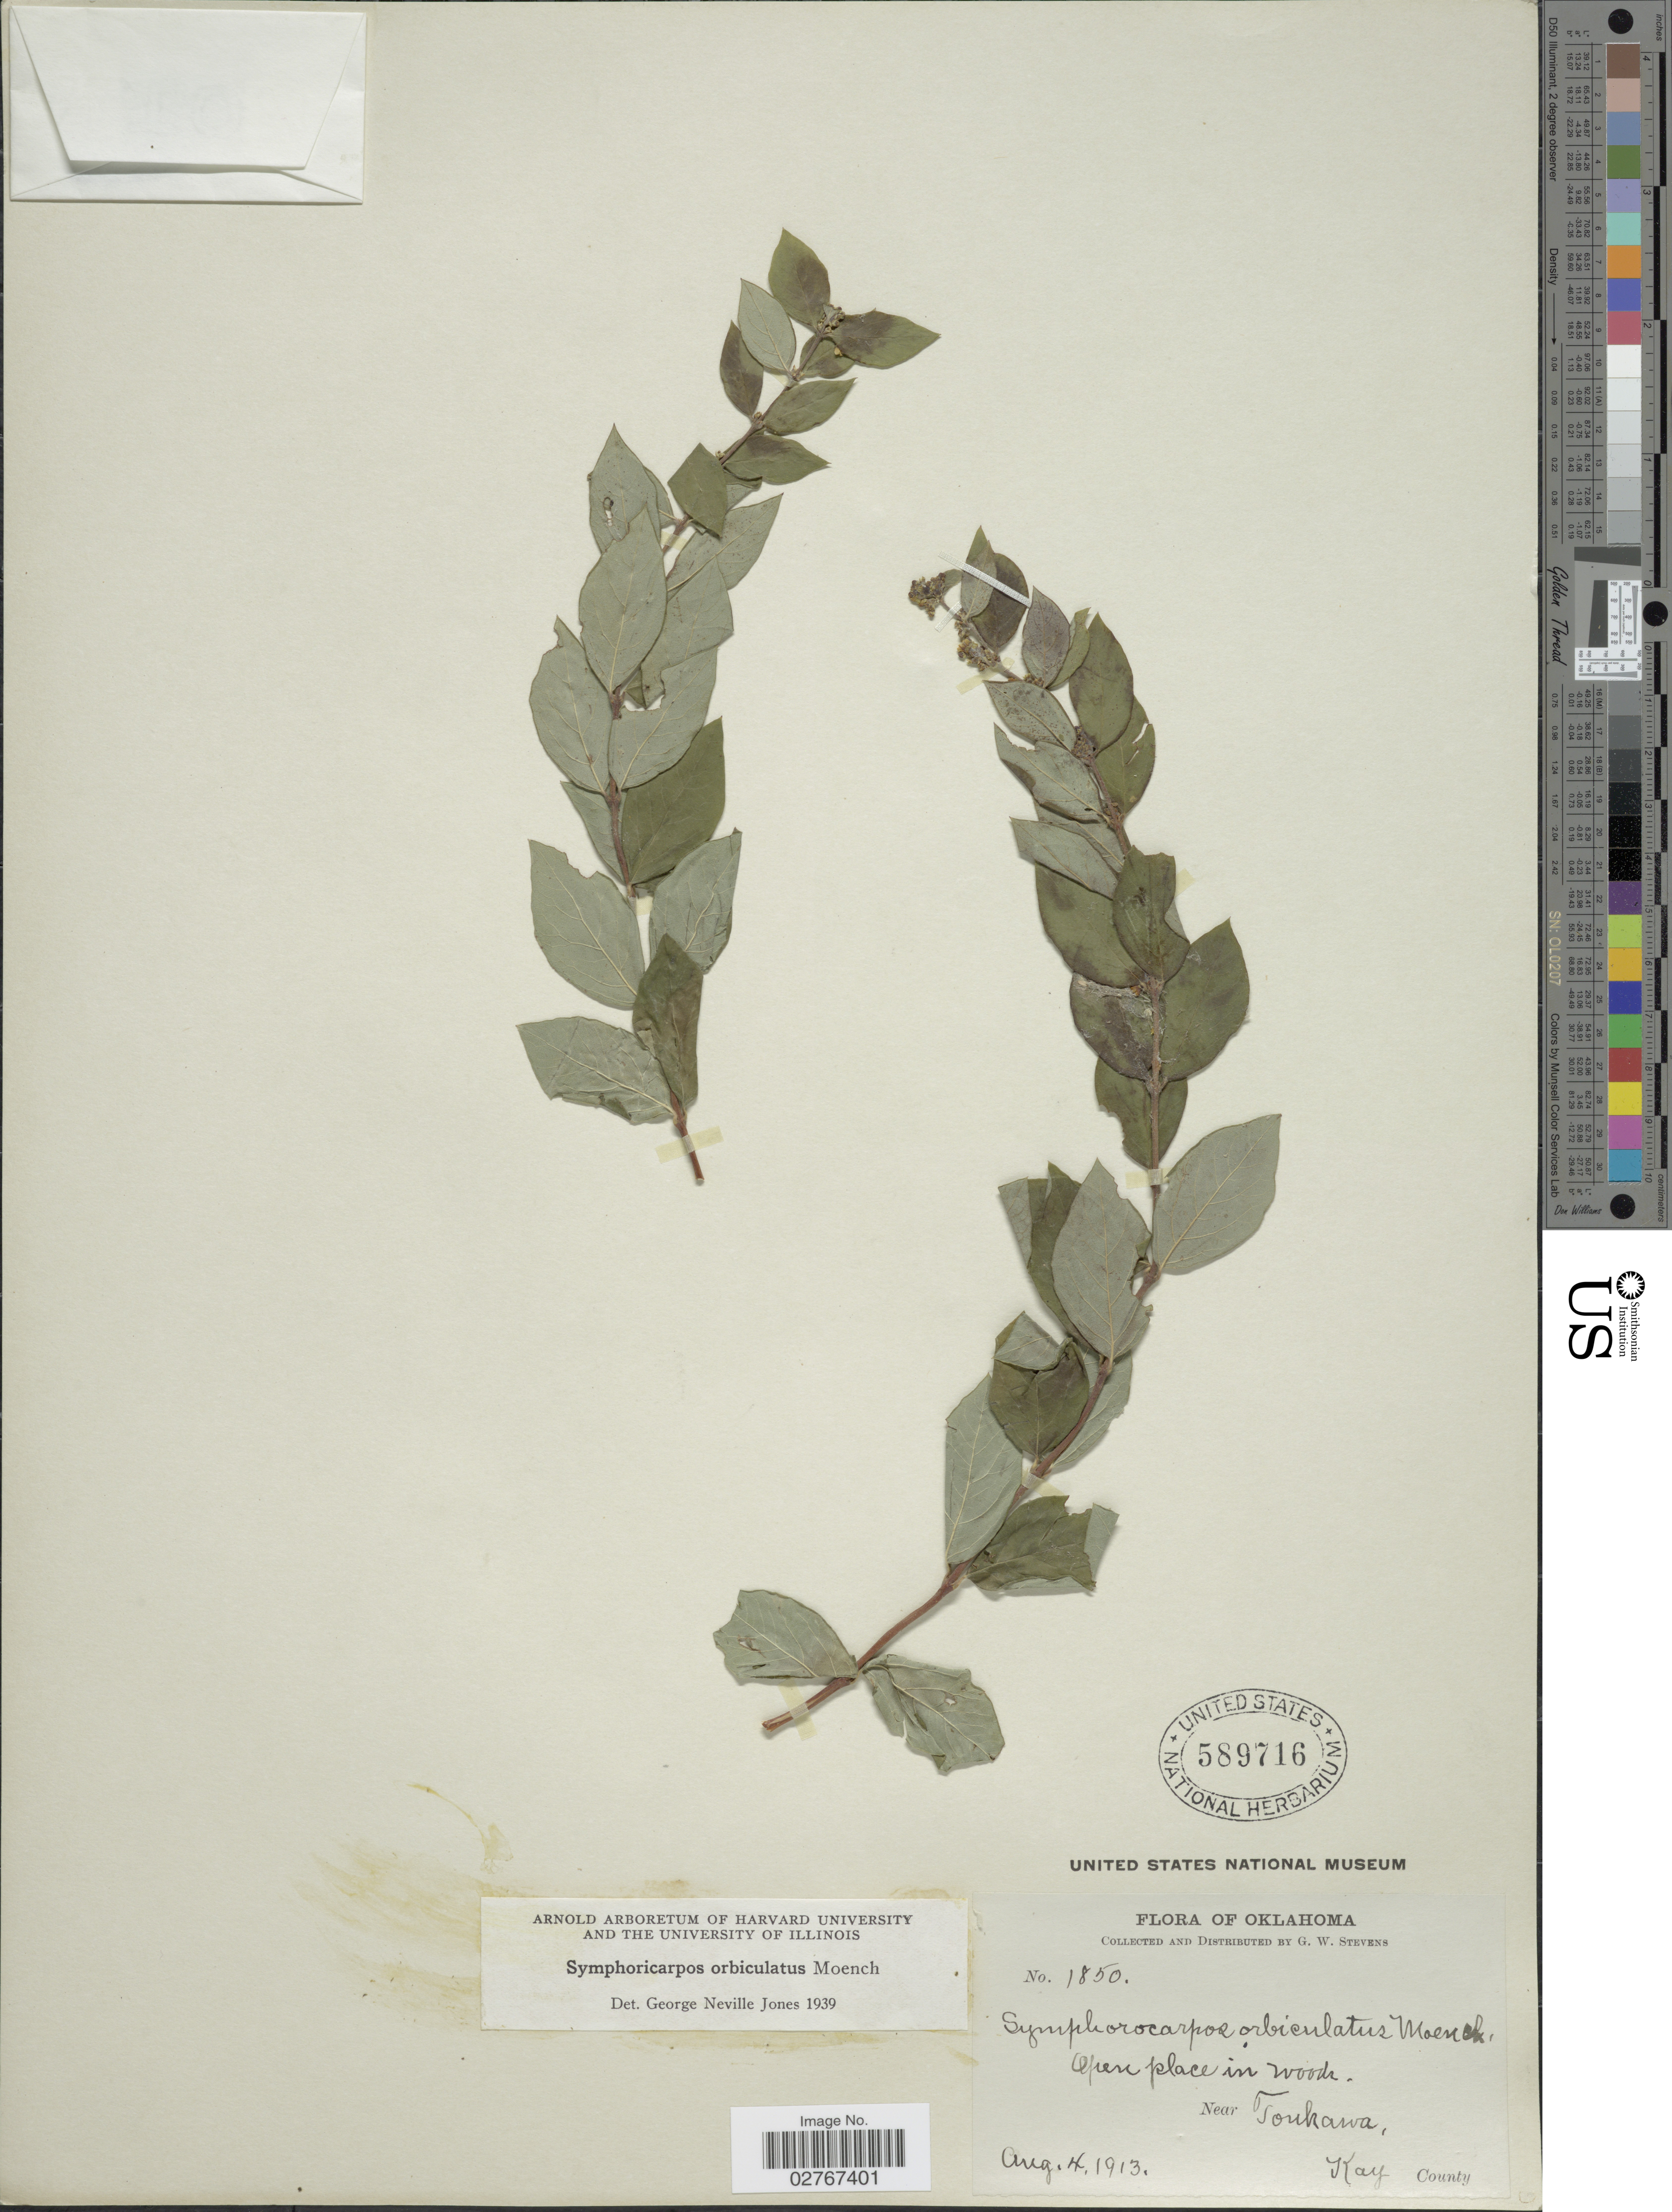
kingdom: Plantae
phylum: Tracheophyta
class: Magnoliopsida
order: Dipsacales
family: Caprifoliaceae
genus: Symphoricarpos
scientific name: Symphoricarpos orbiculatus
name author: Moench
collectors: G. W. Stevens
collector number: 1850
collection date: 1913-08-04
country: United States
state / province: Oklahoma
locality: Near Tonkawa, Kay County.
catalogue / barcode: US 589716